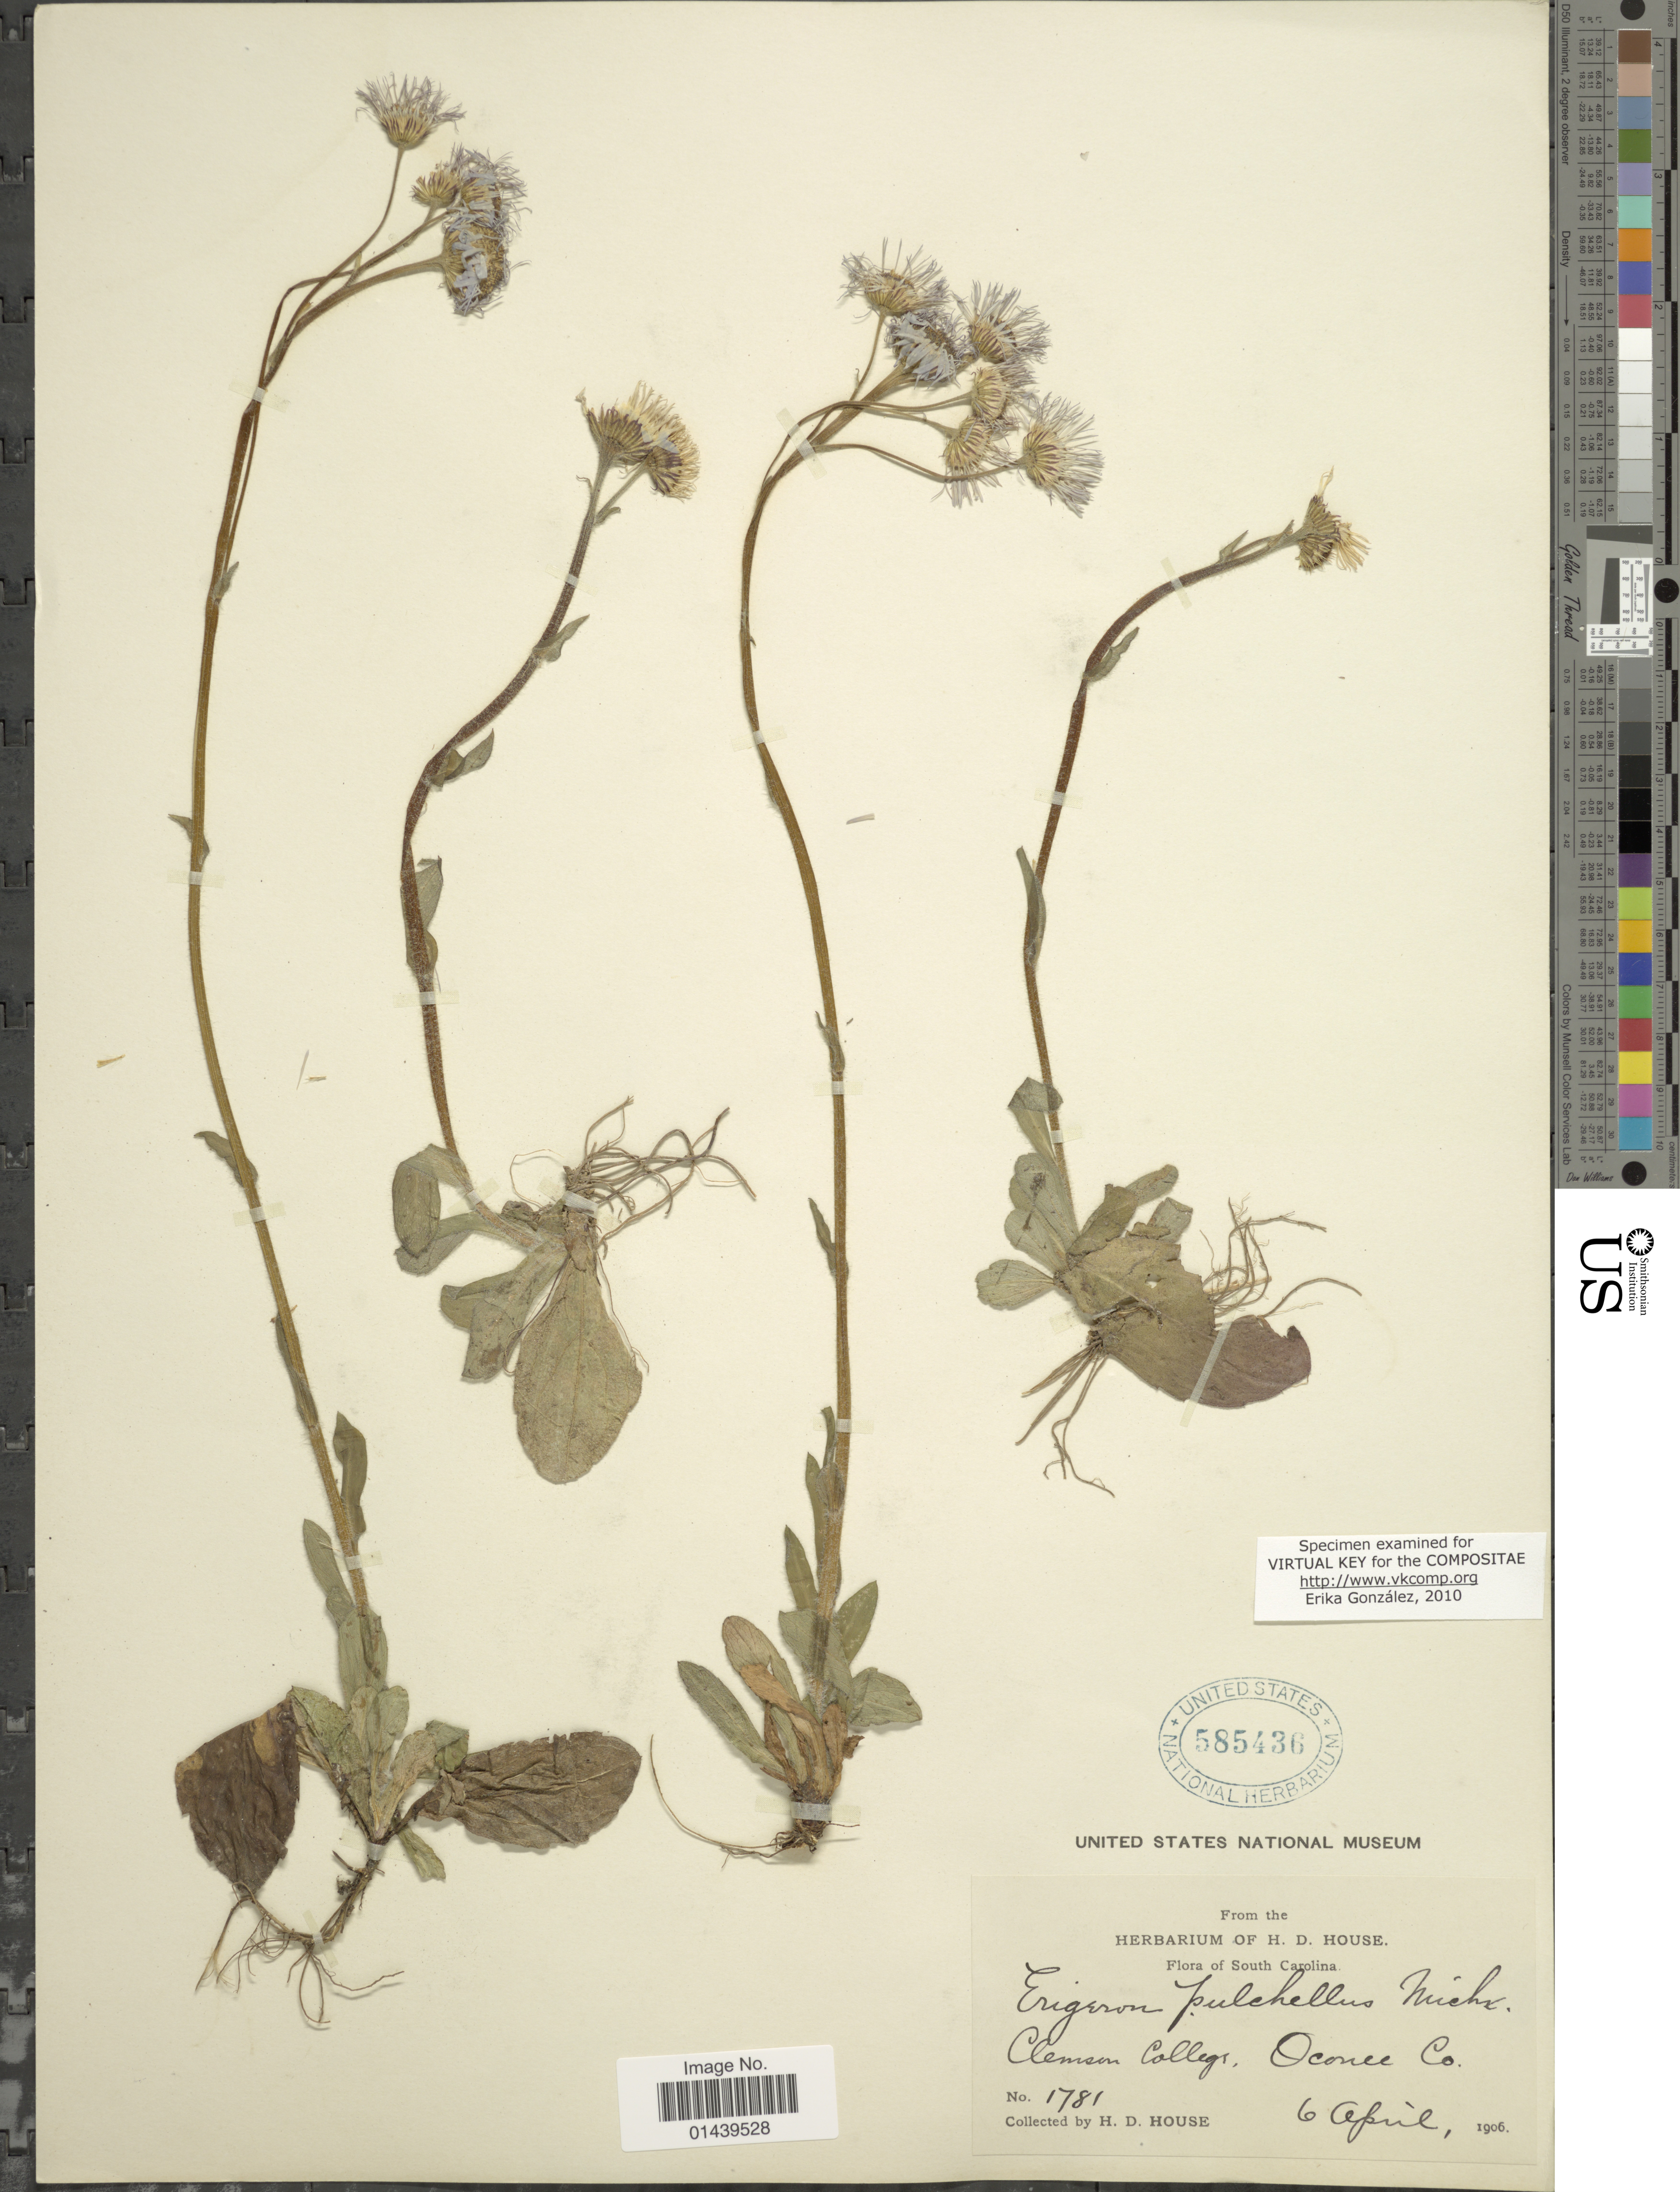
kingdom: Plantae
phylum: Tracheophyta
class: Magnoliopsida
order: Asterales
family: Asteraceae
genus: Erigeron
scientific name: Erigeron pulchellus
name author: Michx.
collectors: H. D. House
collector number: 1781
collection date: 1906-04-06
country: United States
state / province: South Carolina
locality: Clemsen College, Oconee Co.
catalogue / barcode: US 585436